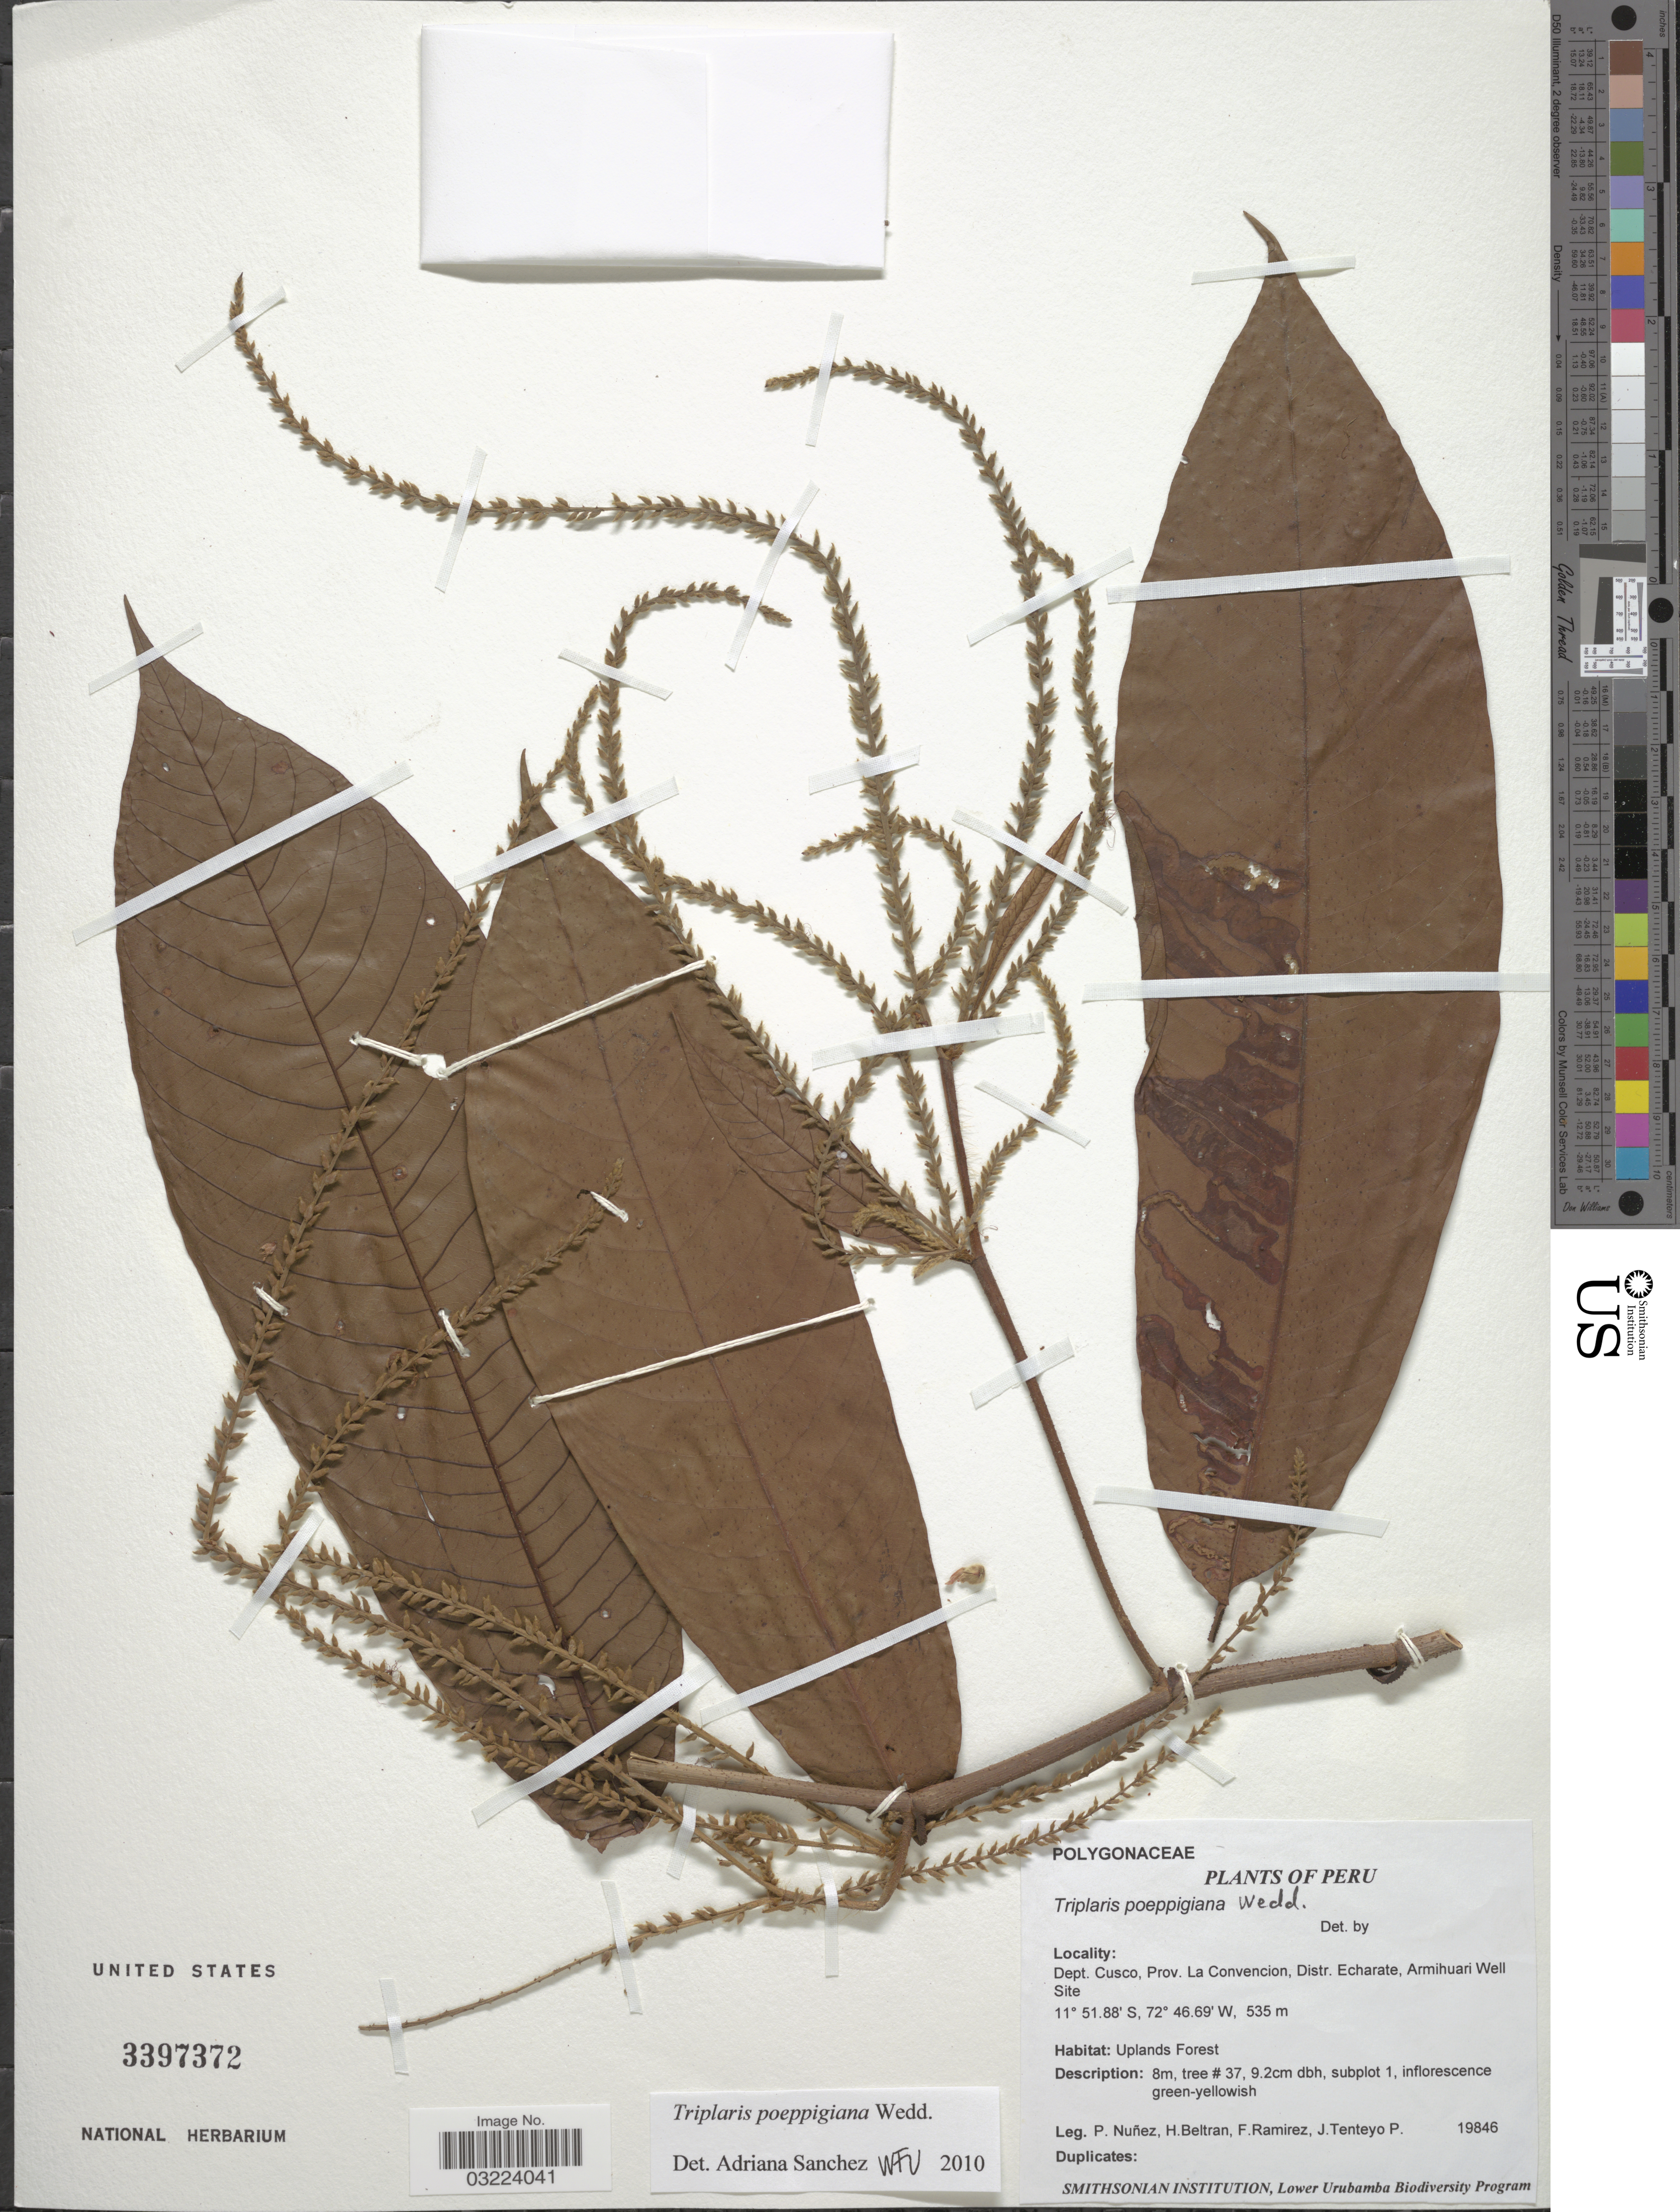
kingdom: Plantae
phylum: Tracheophyta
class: Magnoliopsida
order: Caryophyllales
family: Polygonaceae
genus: Triplaris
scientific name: Triplaris poeppigiana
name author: Wedd.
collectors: P. Nuñez V., H. Beltran, F. Ramirez & J. Tenteyo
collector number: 19846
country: Peru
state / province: Cusco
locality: Dept. Cusco, Prov. La Convencion, Distr. Echarate, Armihuari Well Site.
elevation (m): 535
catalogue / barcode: US 3397372